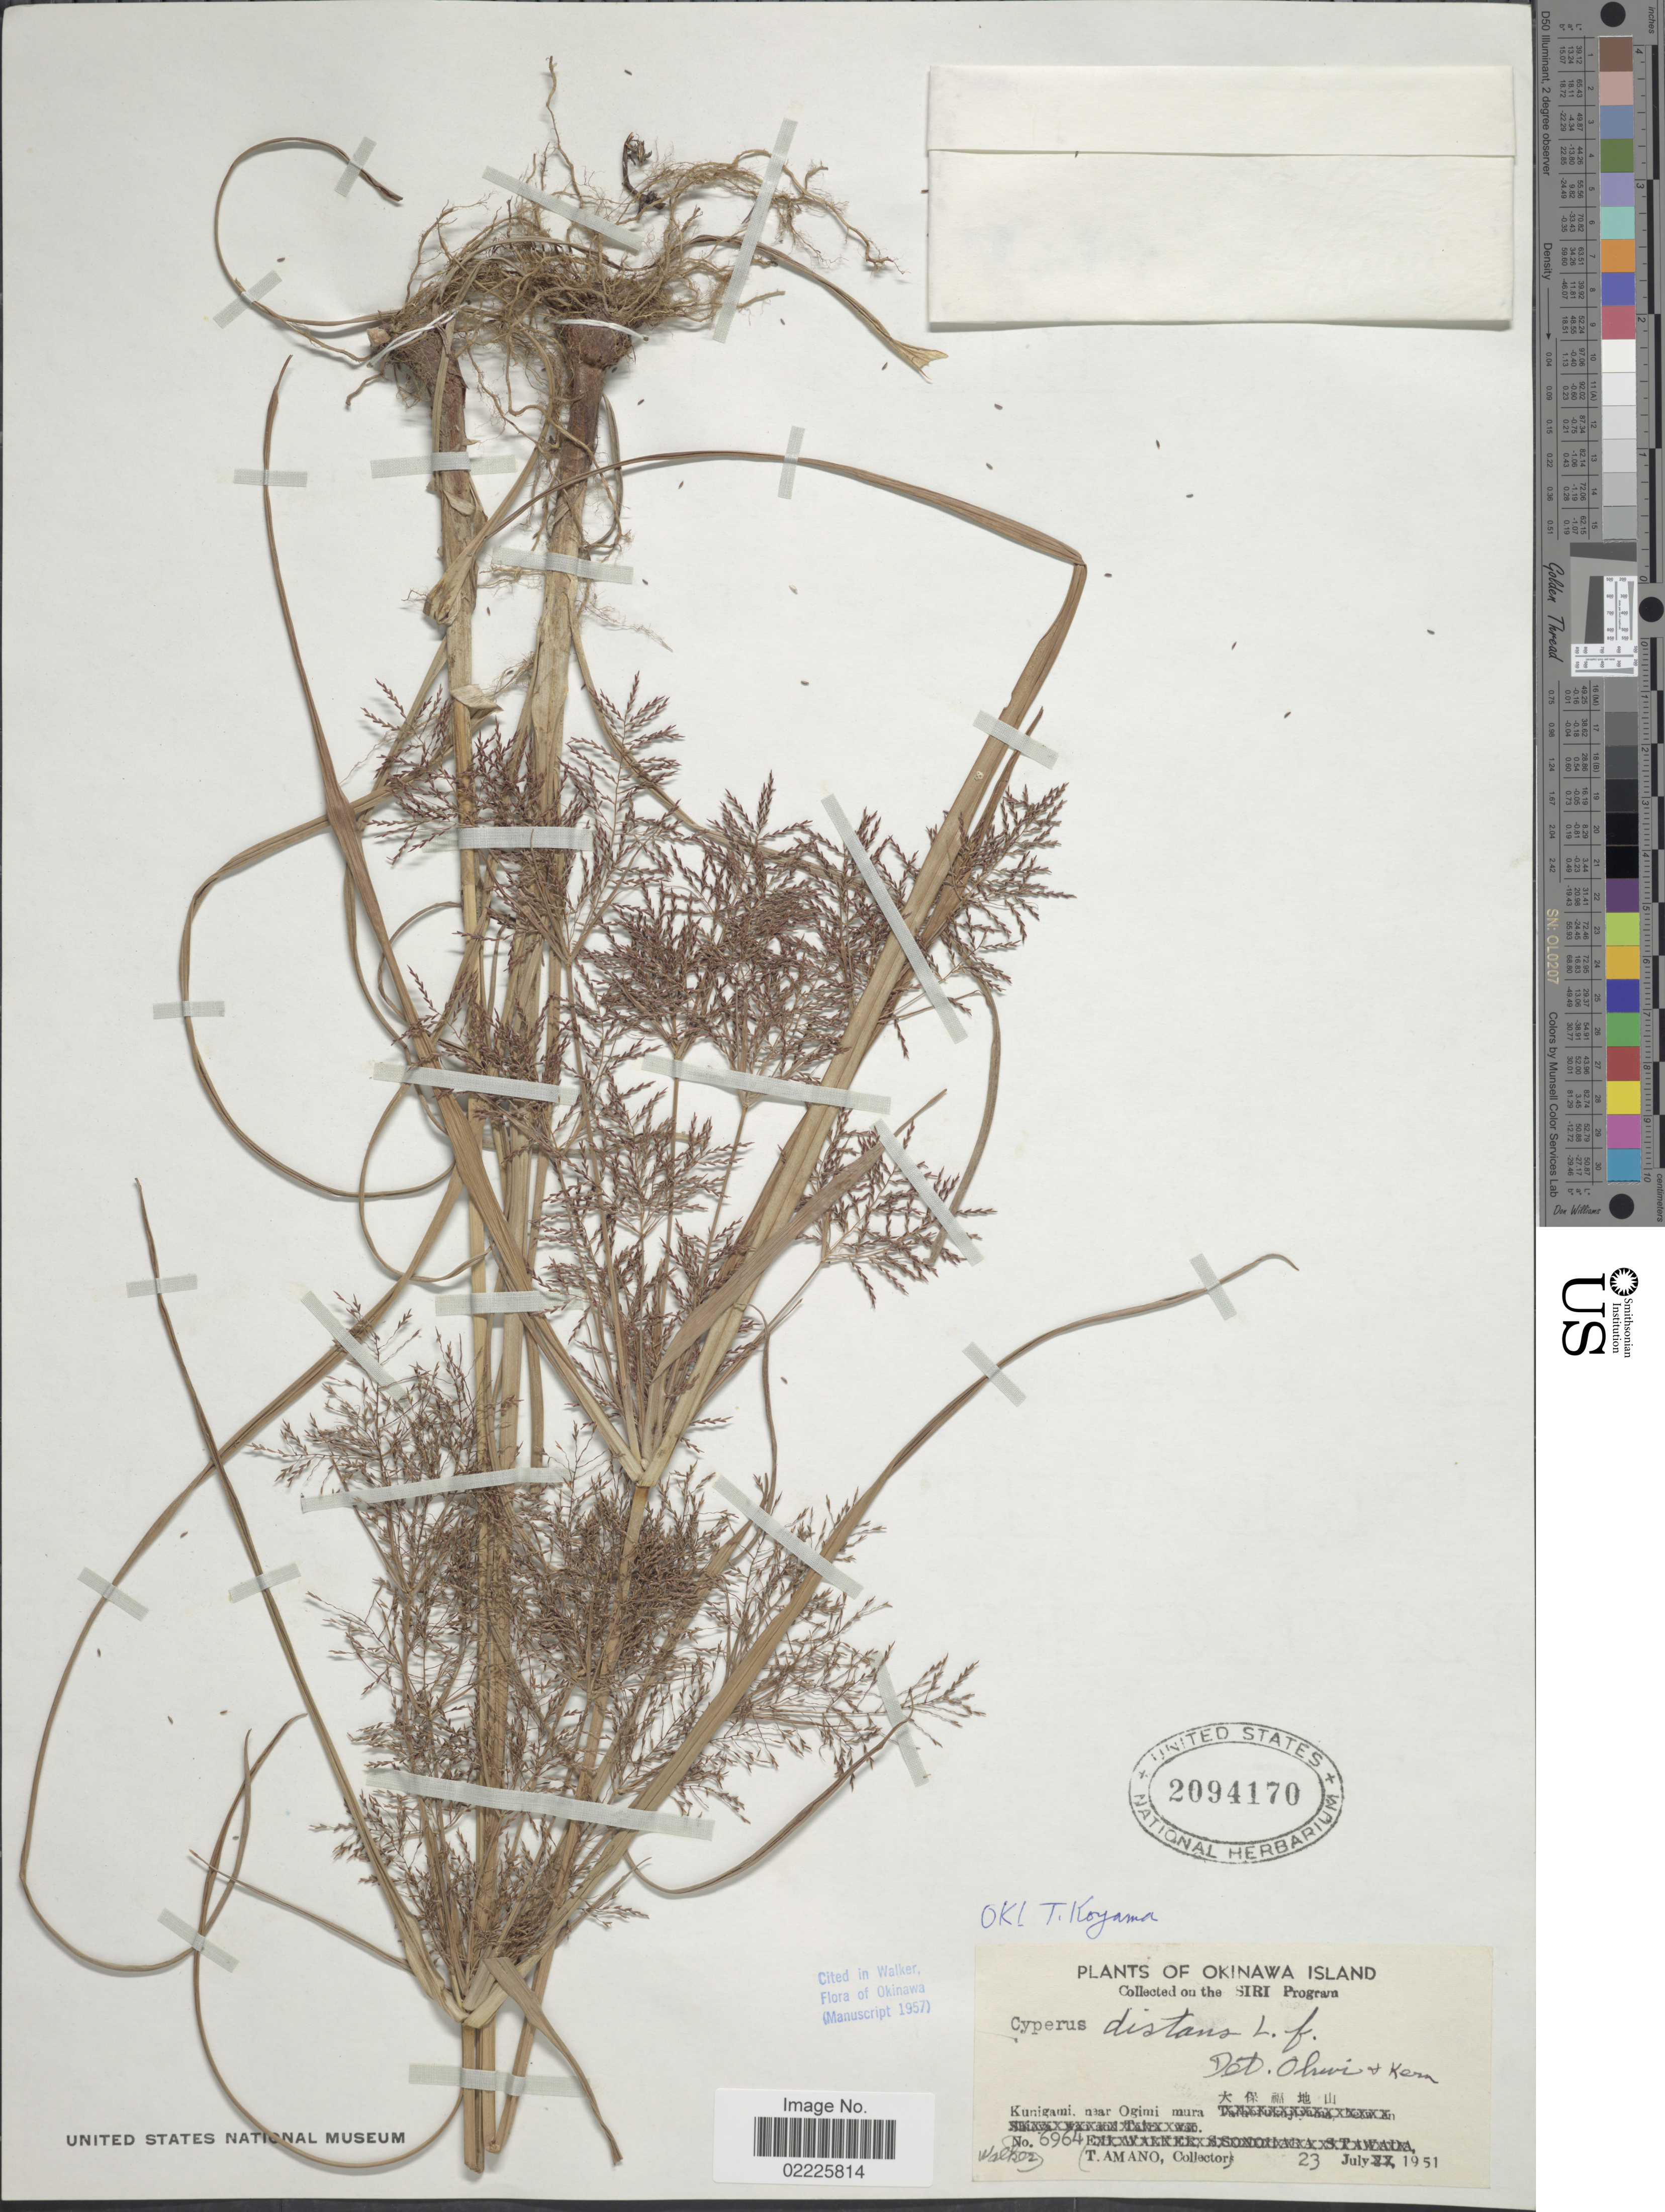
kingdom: Plantae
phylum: Tracheophyta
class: Liliopsida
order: Poales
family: Cyperaceae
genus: Cyperus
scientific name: Cyperus distans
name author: L. f.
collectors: E. H. Walker & T. Amano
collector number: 6964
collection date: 1951-07-23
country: Japan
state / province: Okinawa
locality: Kunigami, near Ogimi mura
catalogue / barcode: US 2094170